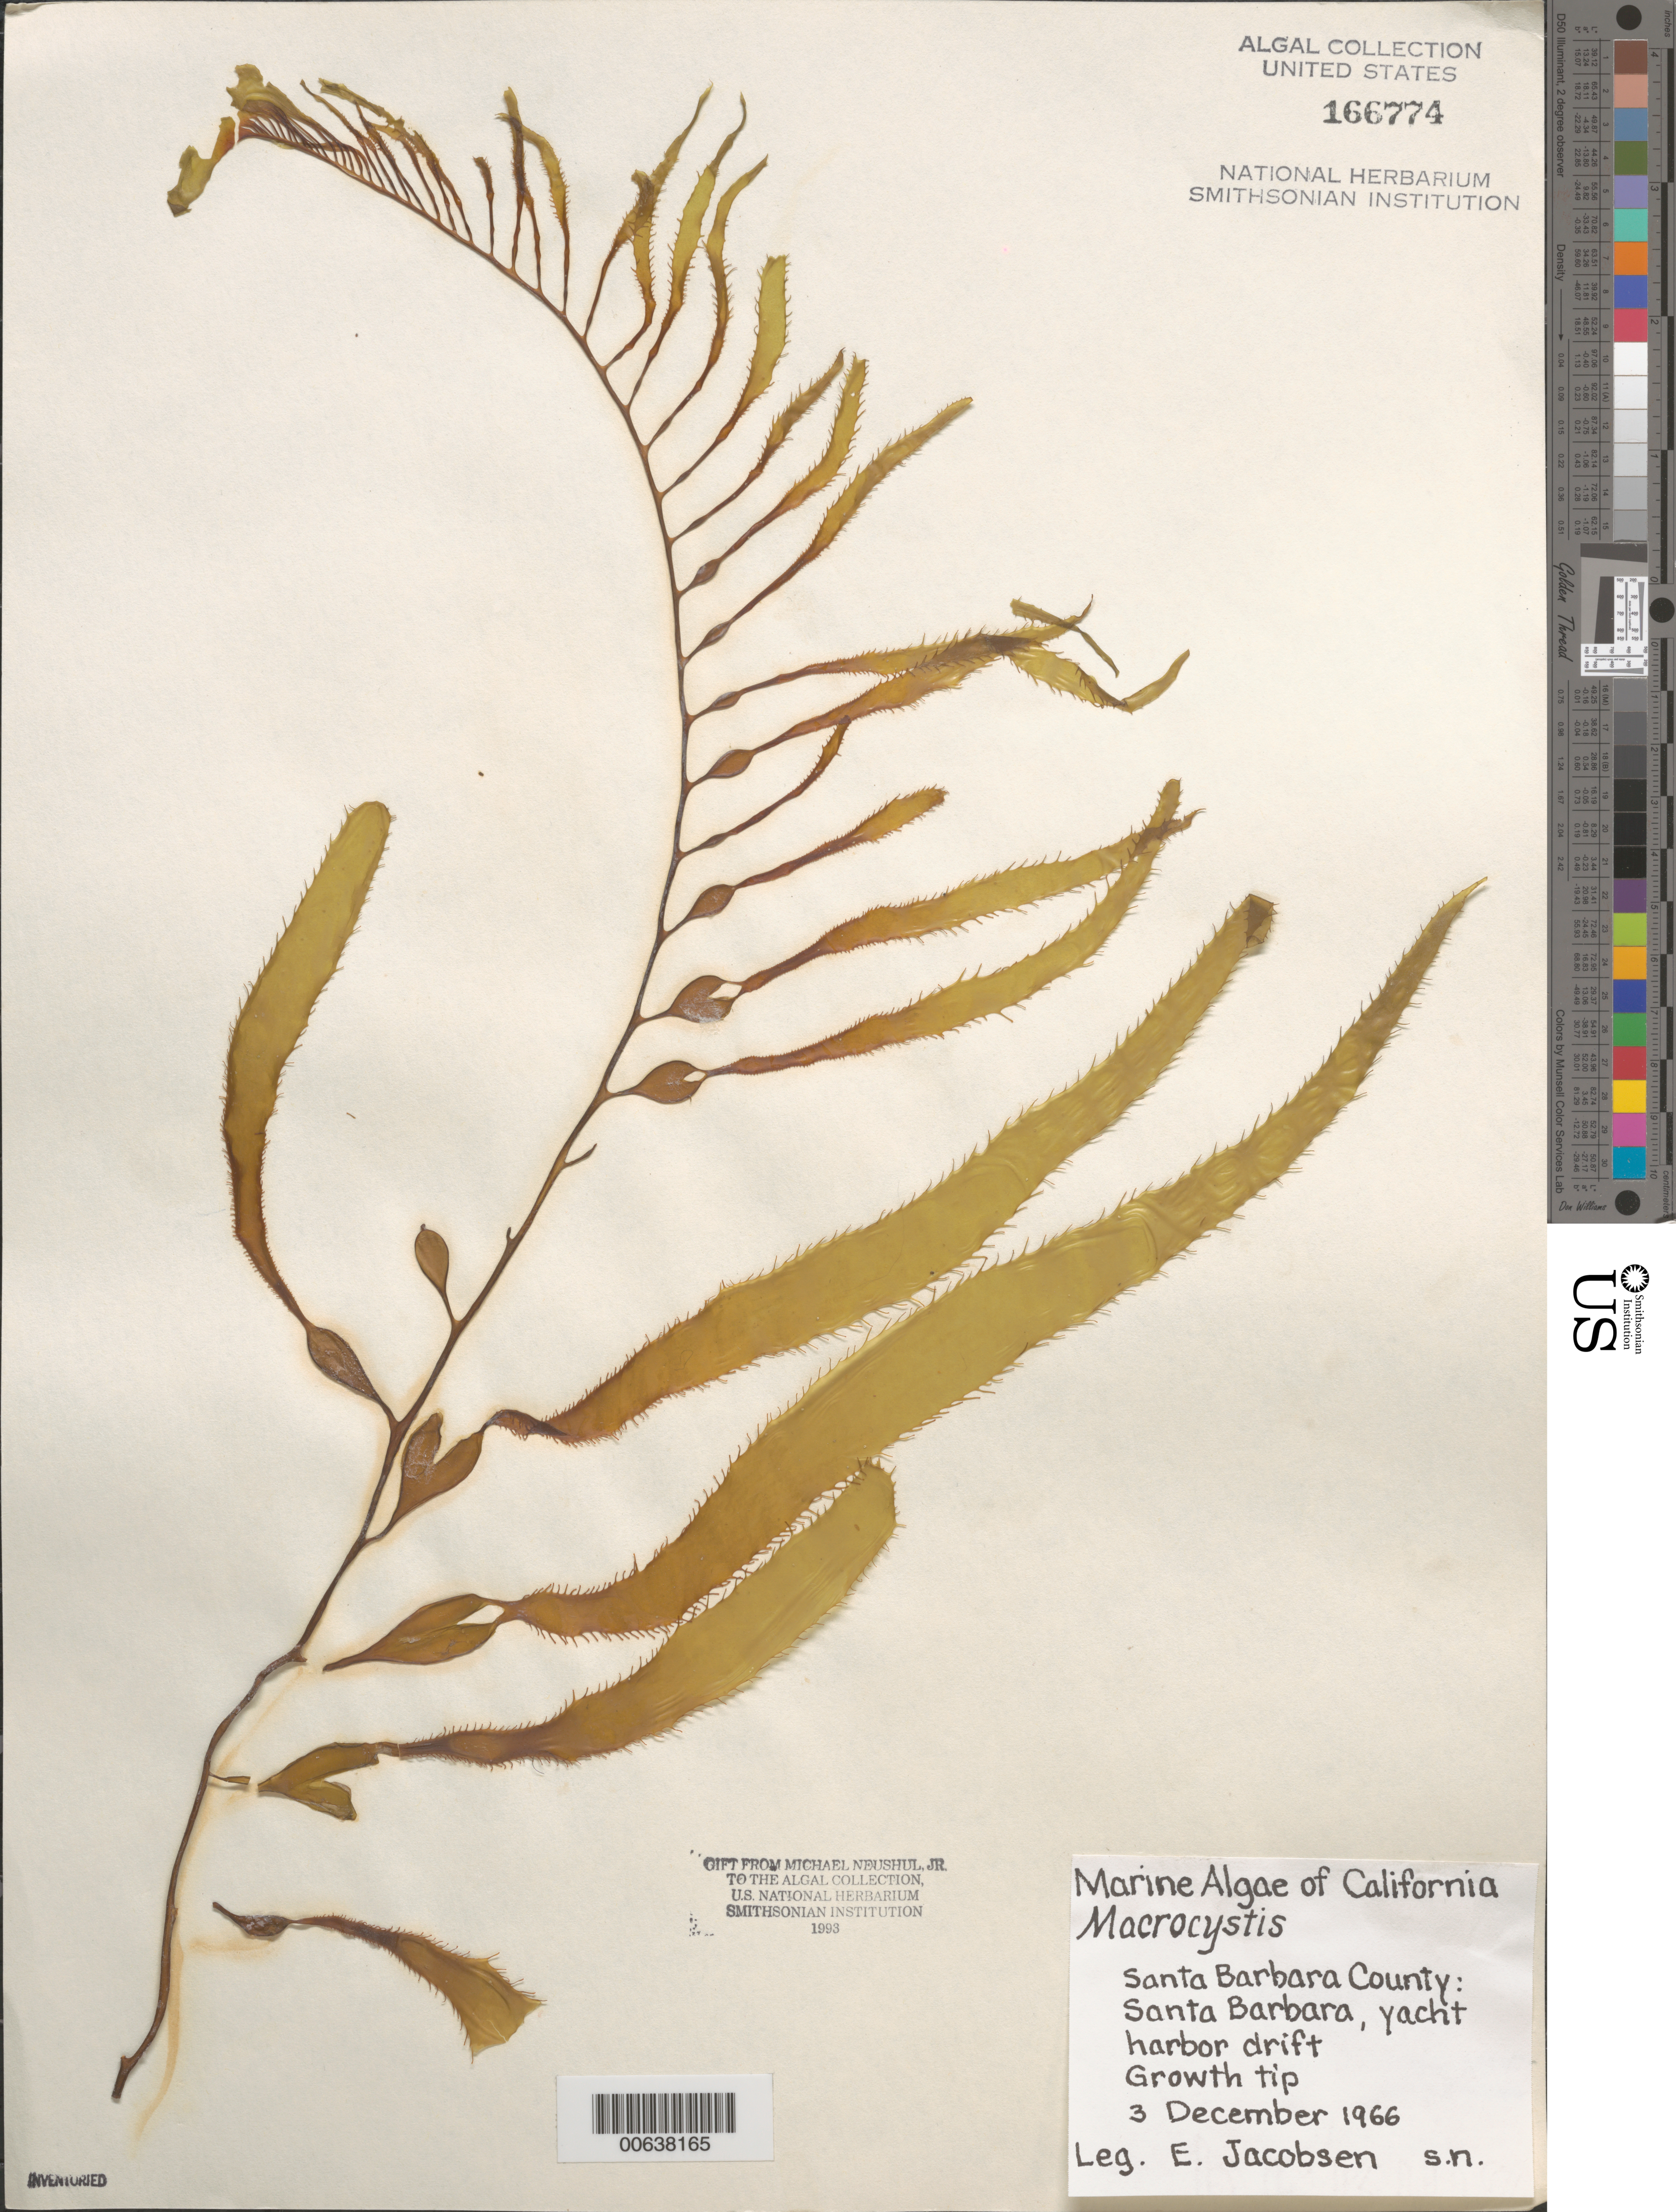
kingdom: Chromista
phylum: Ochrophyta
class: Phaeophyceae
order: Laminariales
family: Laminariaceae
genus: Macrocystis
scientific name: Macrocystis sp.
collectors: E. Jacobsen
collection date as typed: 03 Dec 1966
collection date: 1966-12-03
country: United States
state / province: California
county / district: Santa Barbara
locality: Santa Barbara, yacht harbor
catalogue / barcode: US 166774